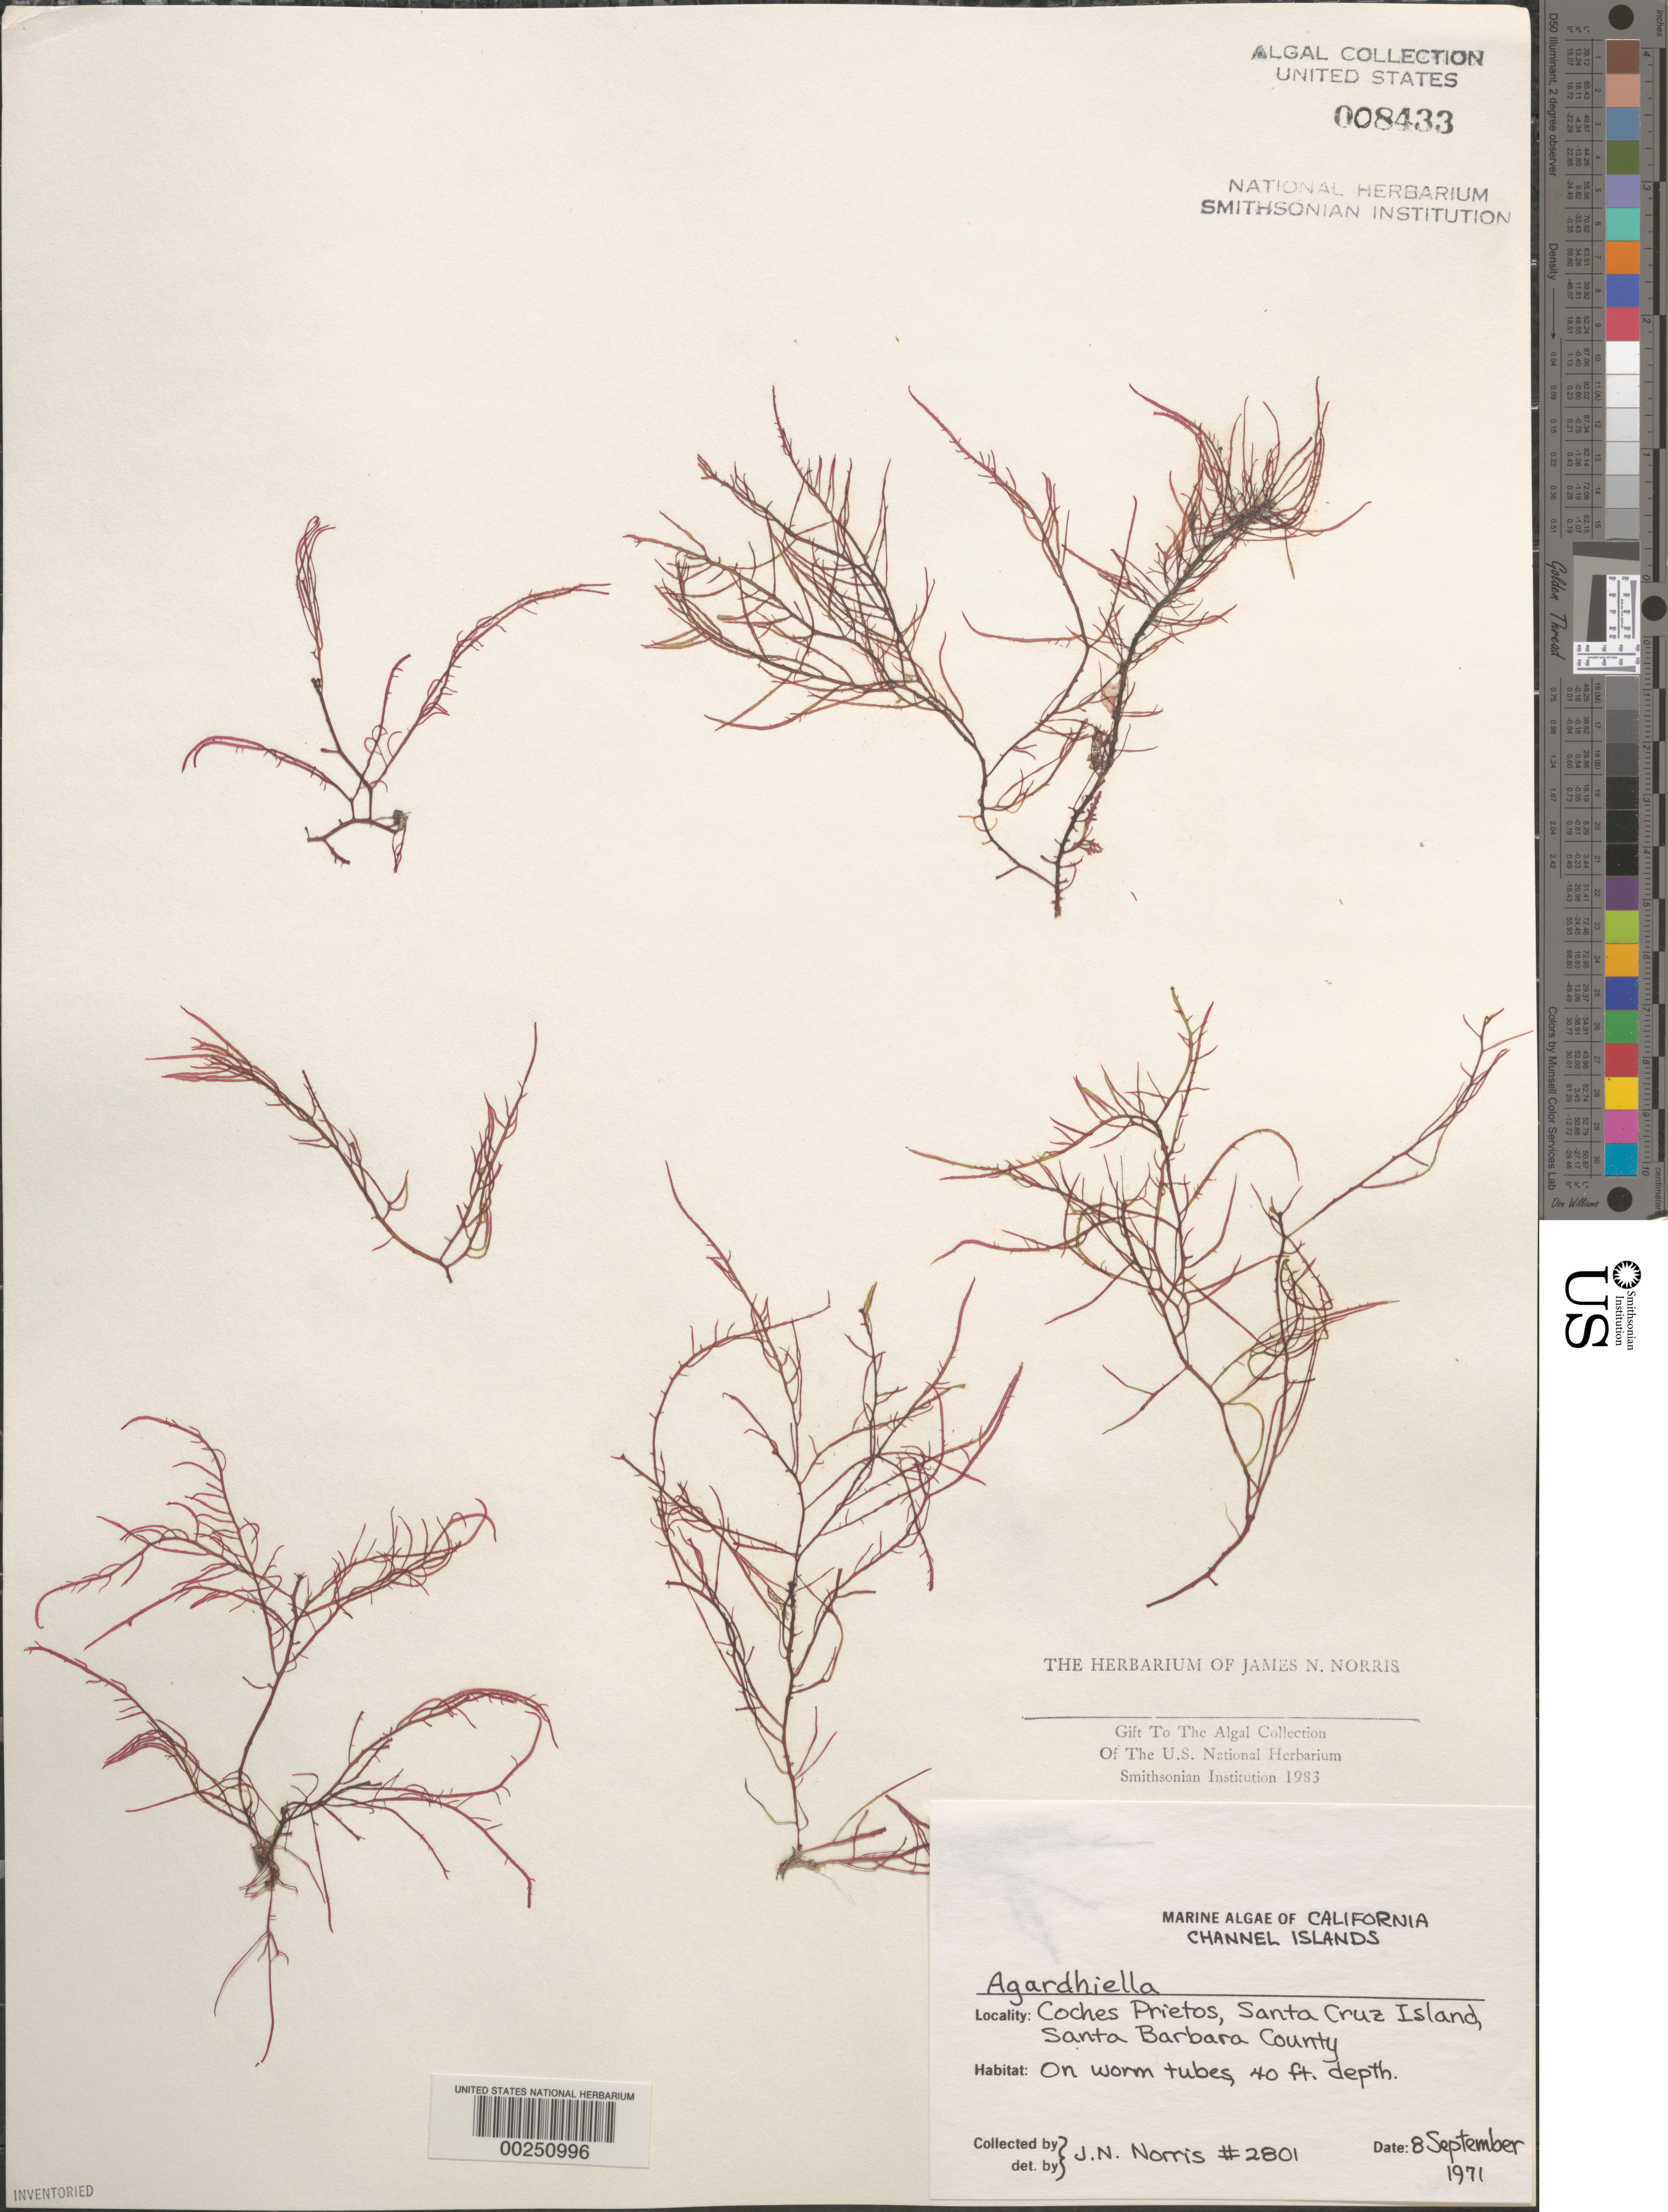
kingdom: Plantae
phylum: Rhodophyta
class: Florideophyceae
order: Gigartinales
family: Solieriaceae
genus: Agardhiella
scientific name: Agardhiella sp.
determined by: Norris, James N.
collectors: J. N. Norris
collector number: JN-2801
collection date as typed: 08 Sep 1971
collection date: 1971-09-08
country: United States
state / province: California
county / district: Santa Barbara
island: Santa Cruz Island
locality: Coches Prietos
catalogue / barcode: US 8433